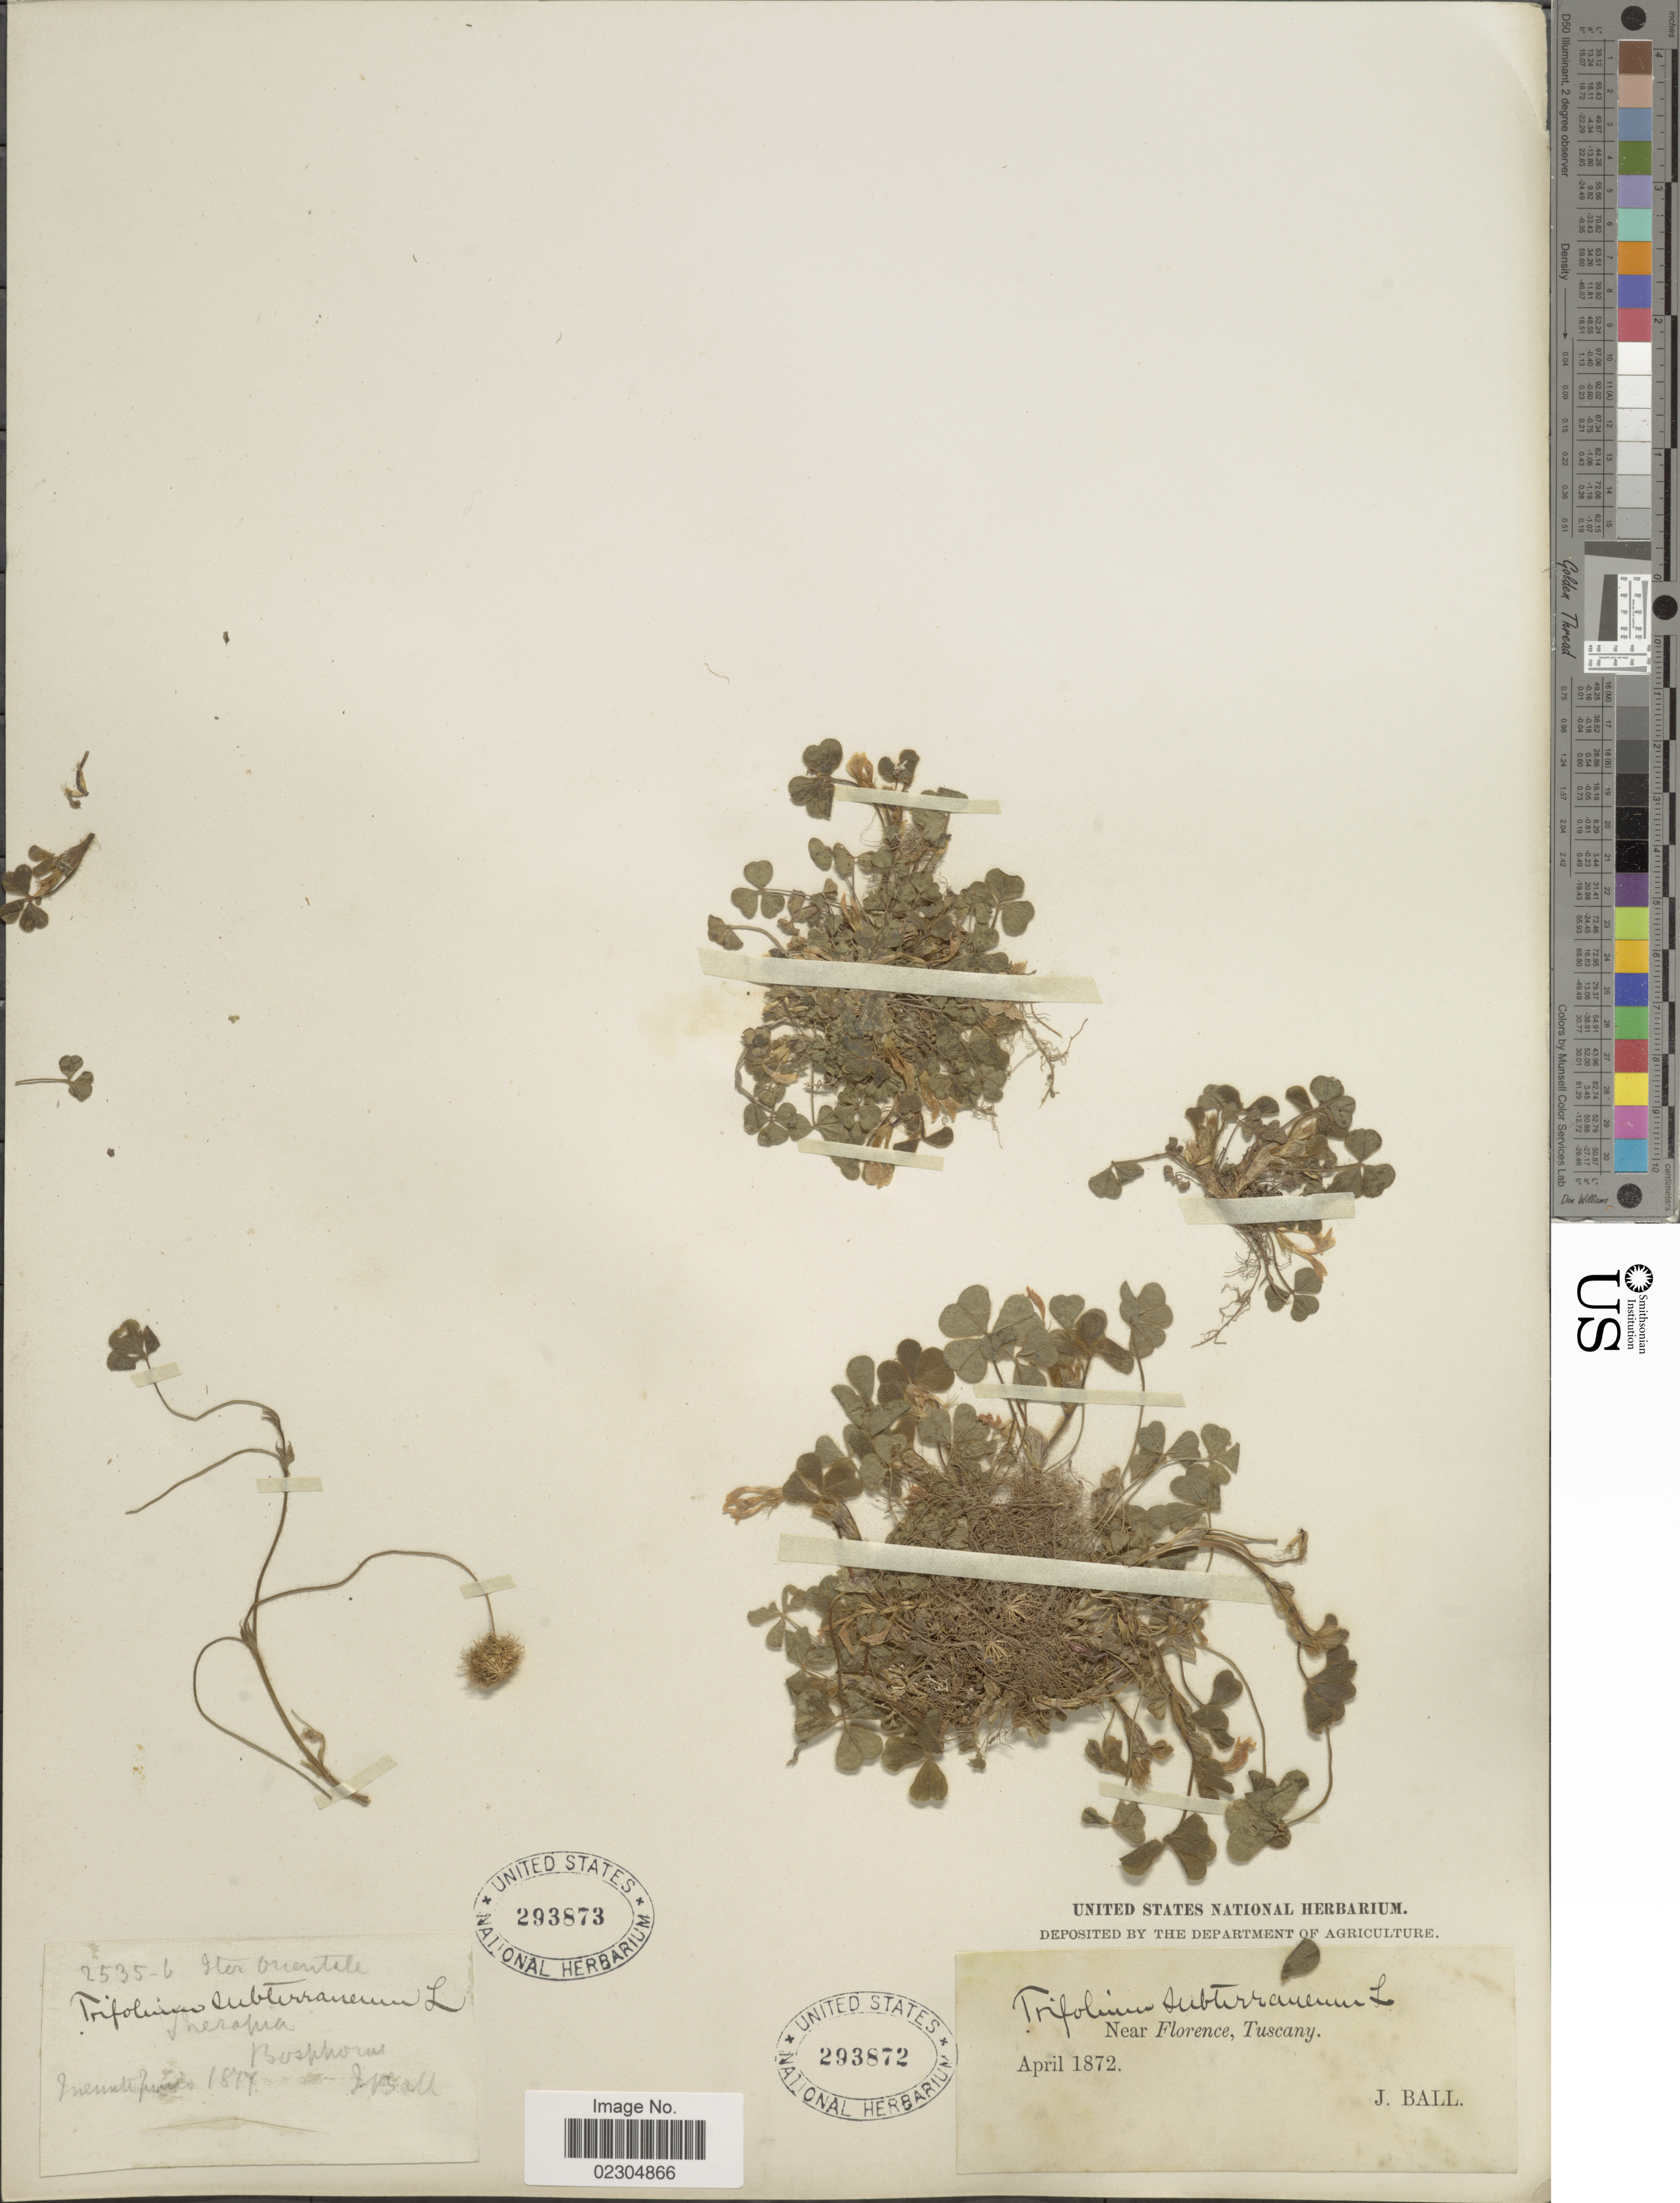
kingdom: Plantae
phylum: Tracheophyta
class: Magnoliopsida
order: Fabales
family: Fabaceae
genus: Trifolium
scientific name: Trifolium subterraneum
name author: L.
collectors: J. Ball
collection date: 1872-04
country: Italy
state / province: Tuscany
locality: Near Florence, Tuscany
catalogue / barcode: US 293872